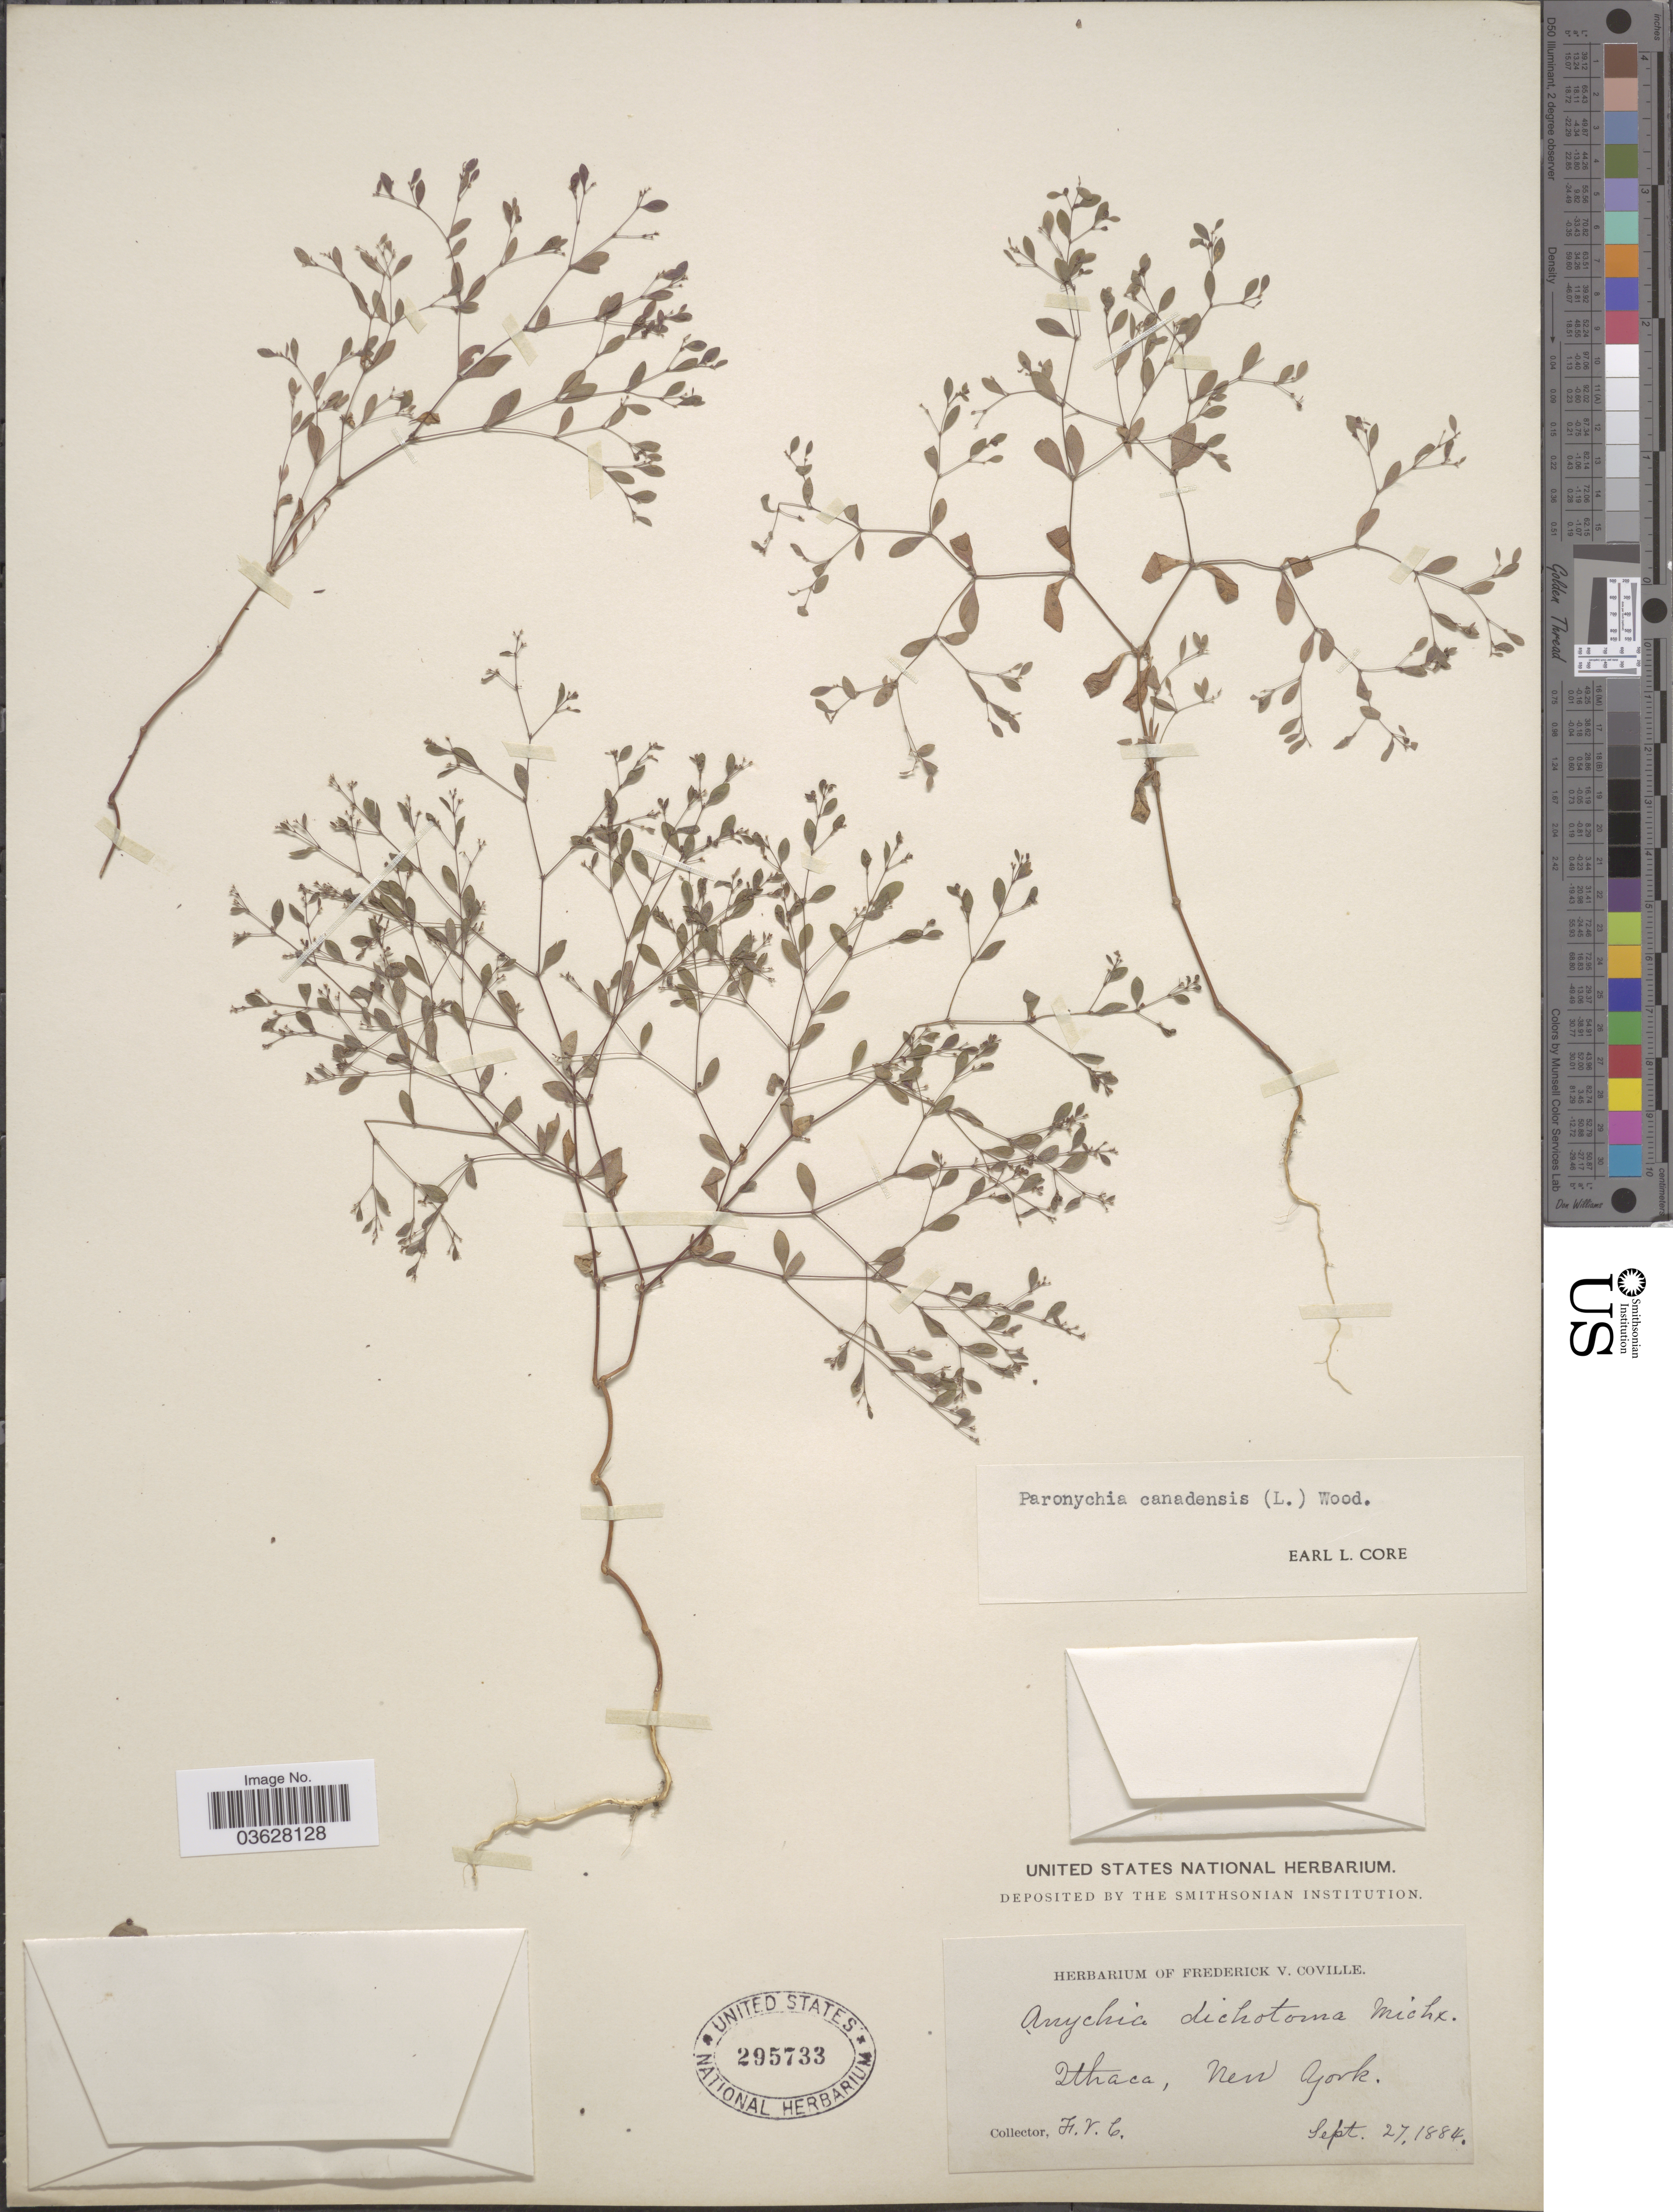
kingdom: Plantae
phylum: Tracheophyta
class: Magnoliopsida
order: Caryophyllales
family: Caryophyllaceae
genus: Paronychia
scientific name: Paronychia canadensis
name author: (L.) Alph. Wood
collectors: F. V. Coville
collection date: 1884-09-27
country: United States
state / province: New York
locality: Ithaca.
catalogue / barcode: US 295733